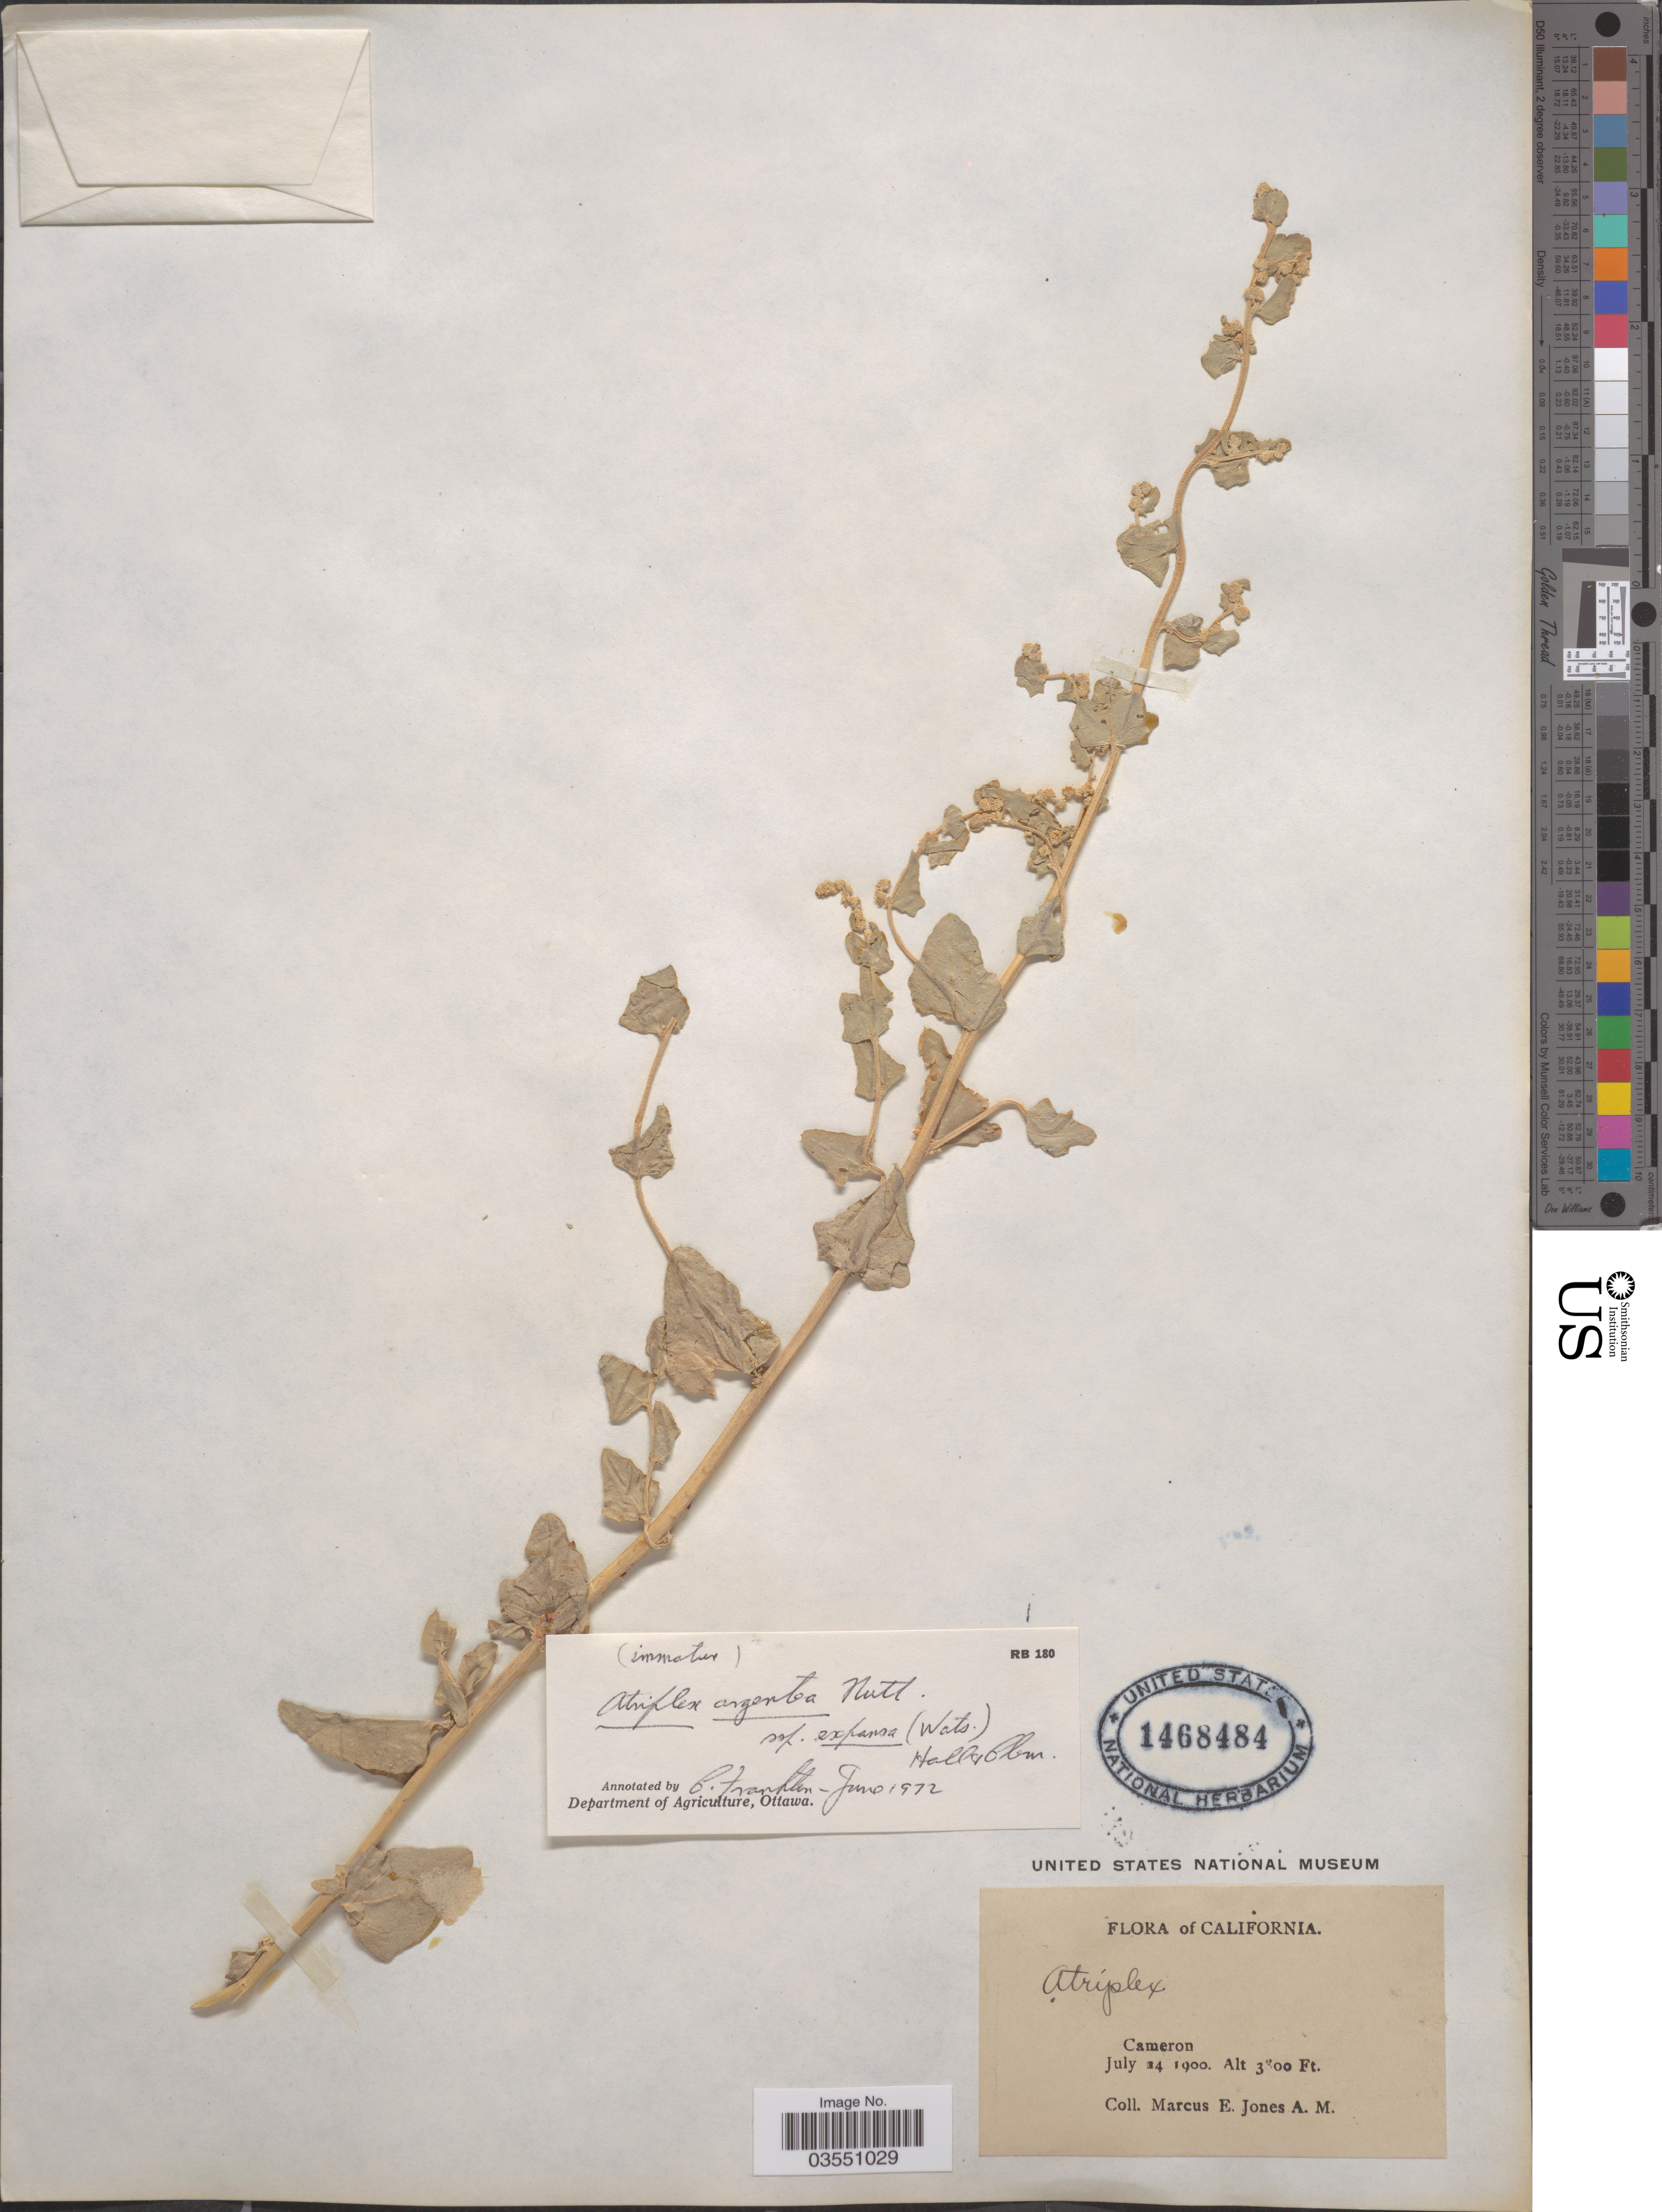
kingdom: Plantae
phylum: Tracheophyta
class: Magnoliopsida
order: Caryophyllales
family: Amaranthaceae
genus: Atriplex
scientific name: Atriplex argentea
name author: Nutt.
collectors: M. E. Jones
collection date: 1900-07-14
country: United States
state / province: California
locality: Cameron.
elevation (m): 1158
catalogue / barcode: US 1468484